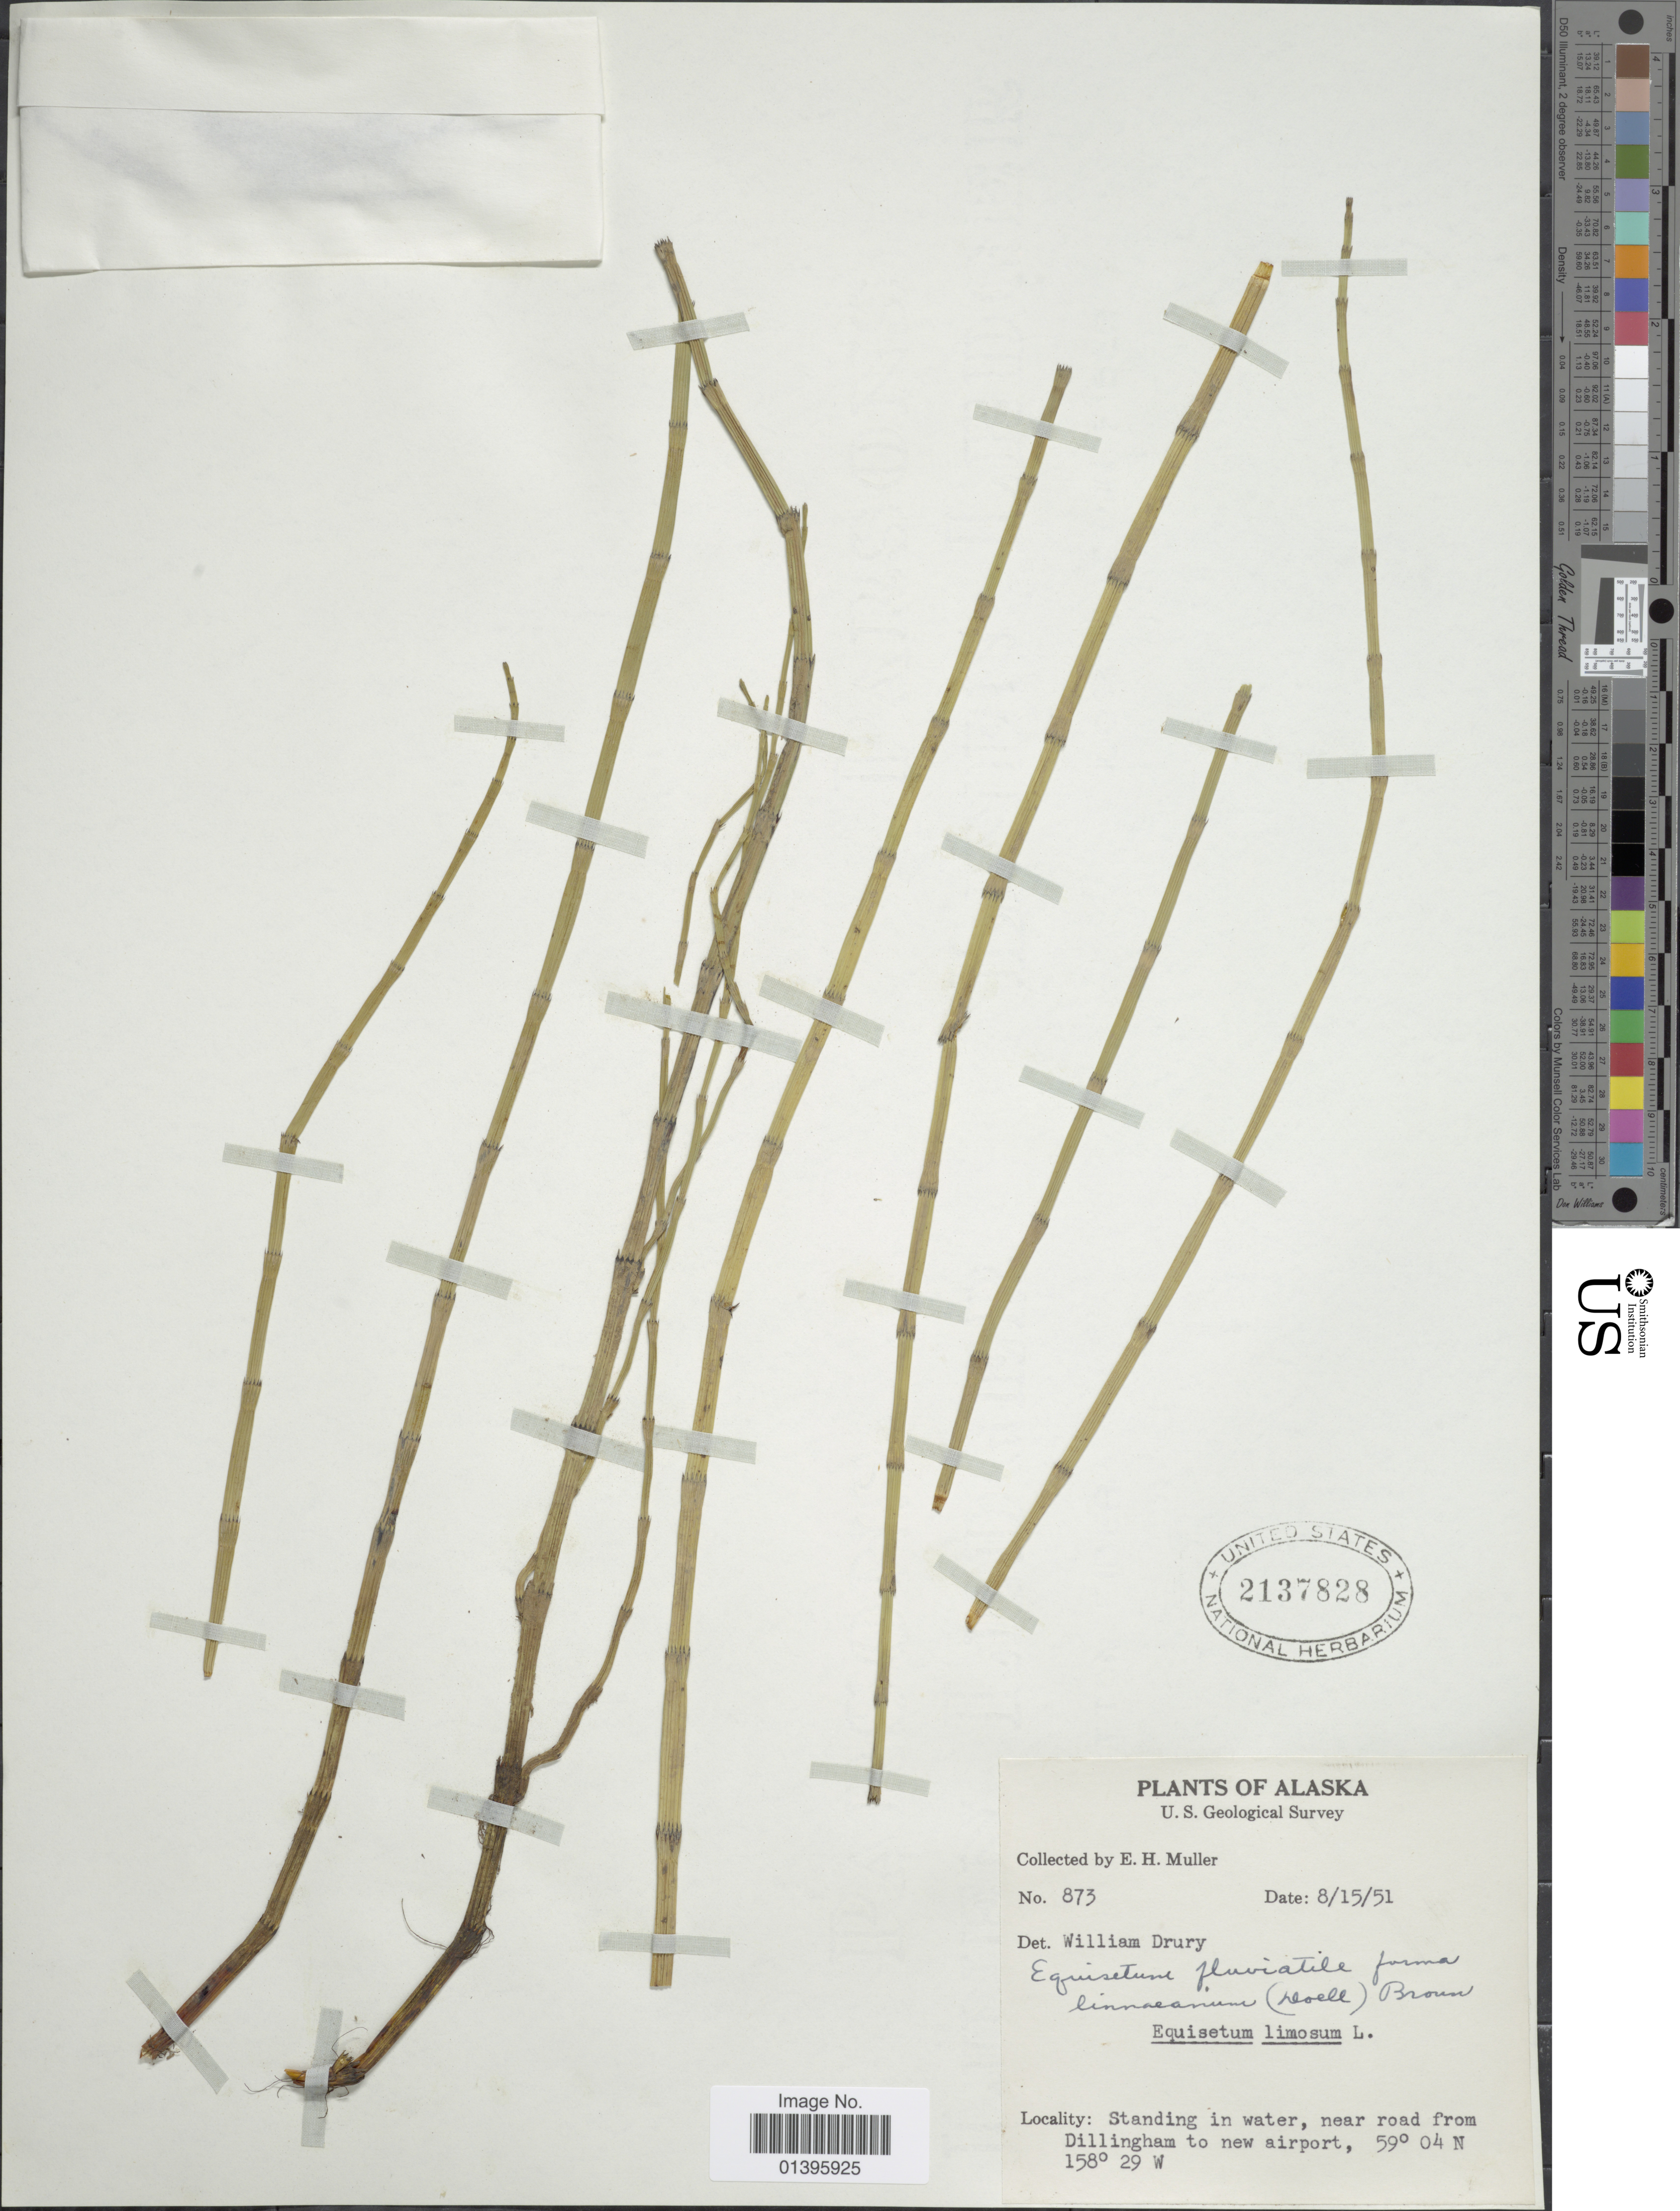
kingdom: Plantae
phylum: Tracheophyta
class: Polypodiopsida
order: Equisetales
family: Equisetaceae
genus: Equisetum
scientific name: Equisetum fluviatile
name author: L.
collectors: E. H. Muller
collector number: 873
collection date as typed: Transcribed d/m/y: 15/8/51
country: United States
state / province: Alaska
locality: Standing in water, near road from Dillingham to new airport.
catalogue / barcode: US 2137828